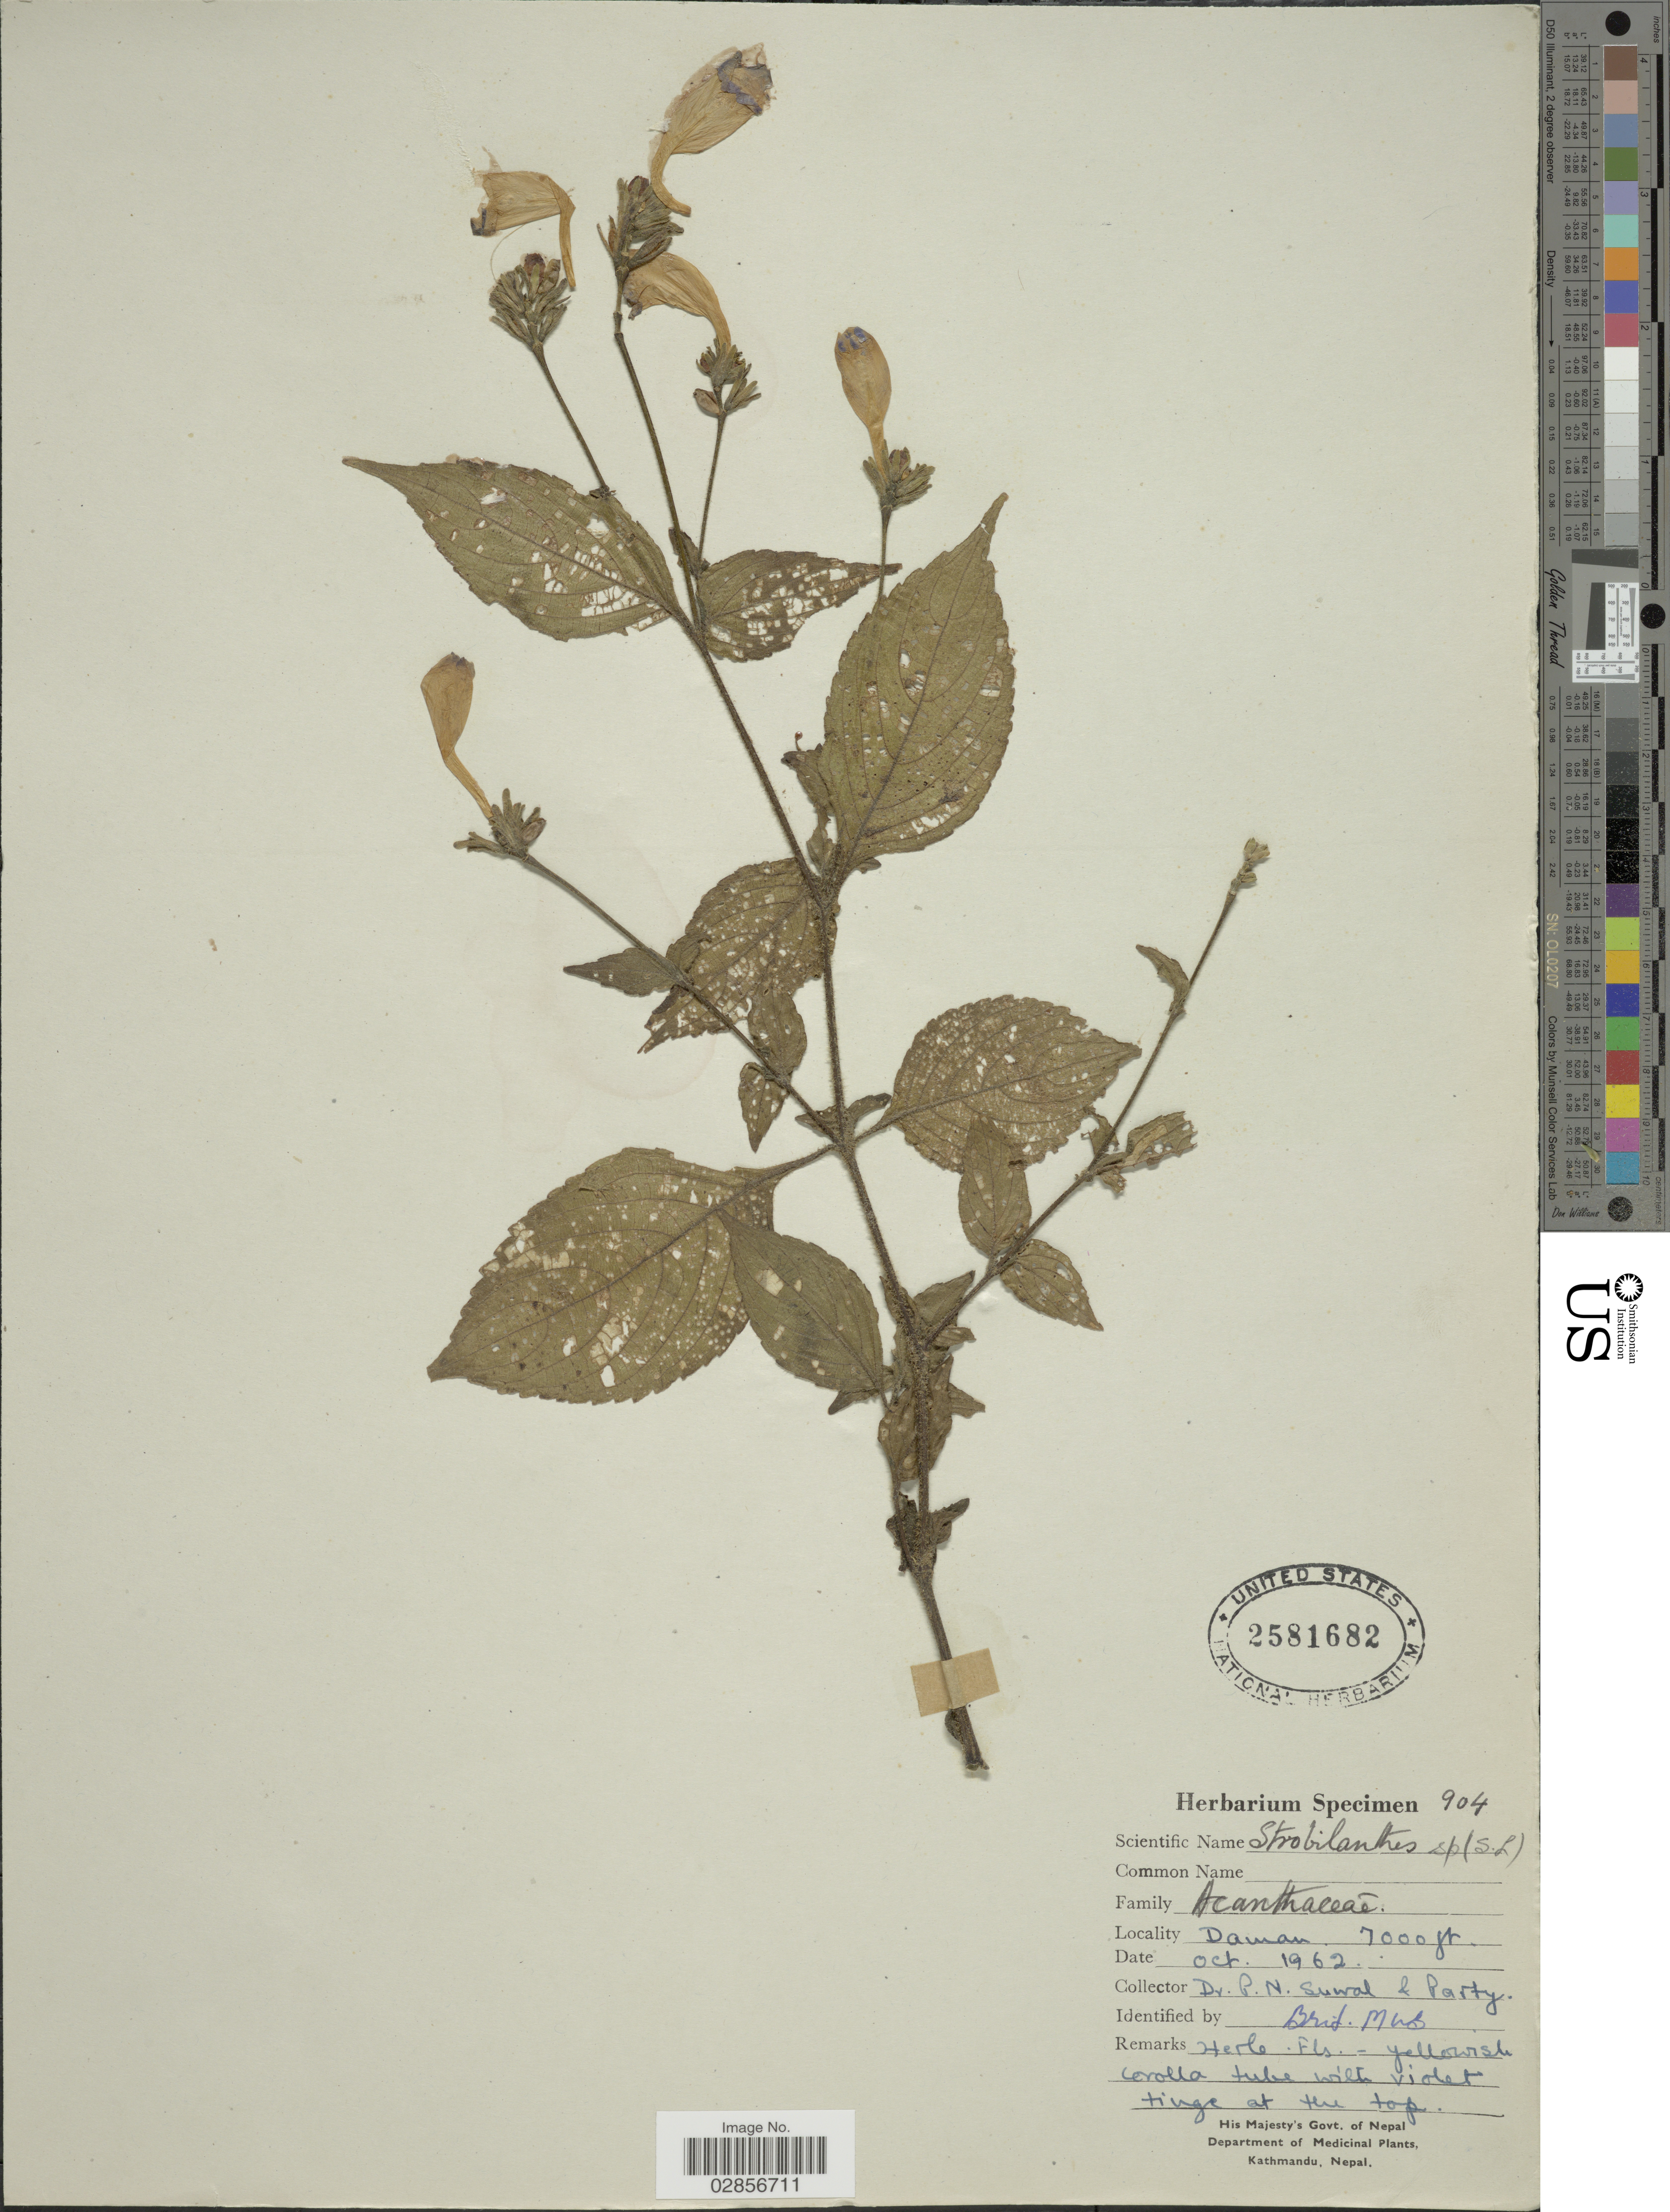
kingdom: Plantae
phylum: Tracheophyta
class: Magnoliopsida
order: Lamiales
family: Acanthaceae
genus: Strobilanthes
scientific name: Strobilanthes sp.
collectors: P. Suwal & et al.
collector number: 904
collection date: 1962-10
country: Nepal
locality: Daman.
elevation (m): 2134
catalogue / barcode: US 2581682